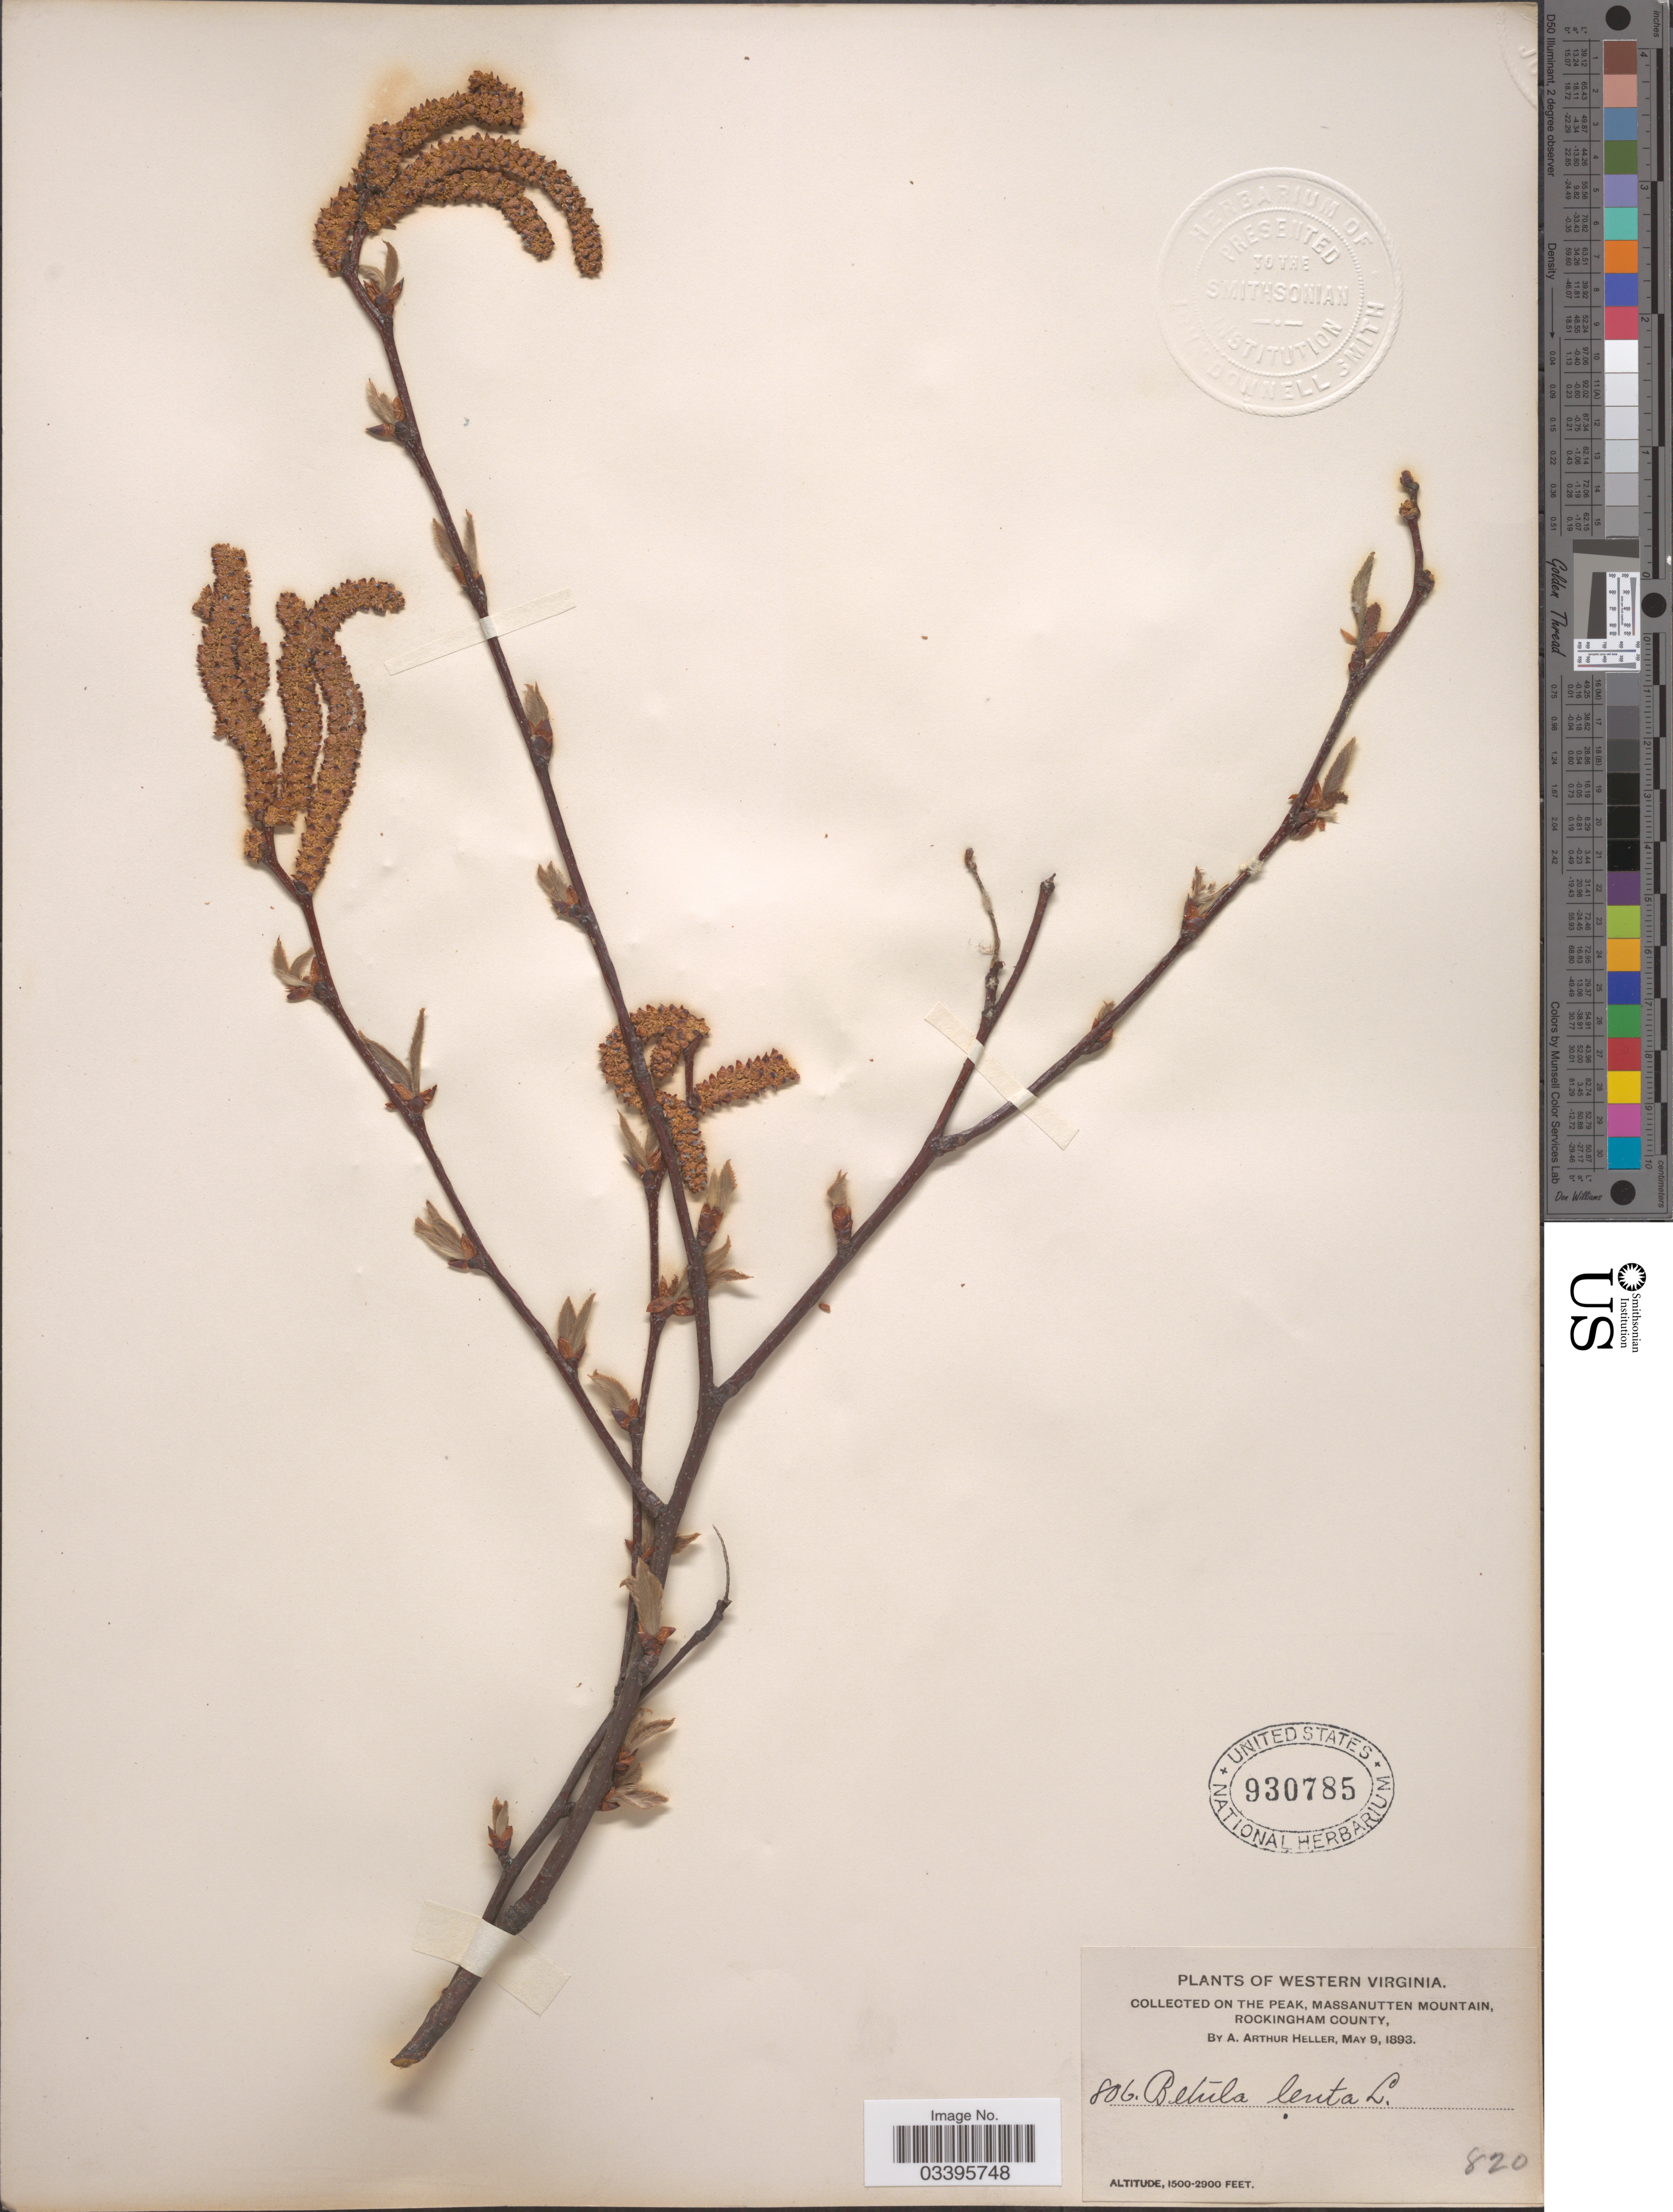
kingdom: Plantae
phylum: Tracheophyta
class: Magnoliopsida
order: Fagales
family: Betulaceae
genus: Betula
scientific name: Betula lenta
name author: L.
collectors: A. A. Heller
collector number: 806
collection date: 1893-05-09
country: United States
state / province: Virginia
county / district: Rockingham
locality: Western Virginia. On the Peak, Massanutten Mountain, Rockingham County.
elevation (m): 457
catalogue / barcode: US 930785